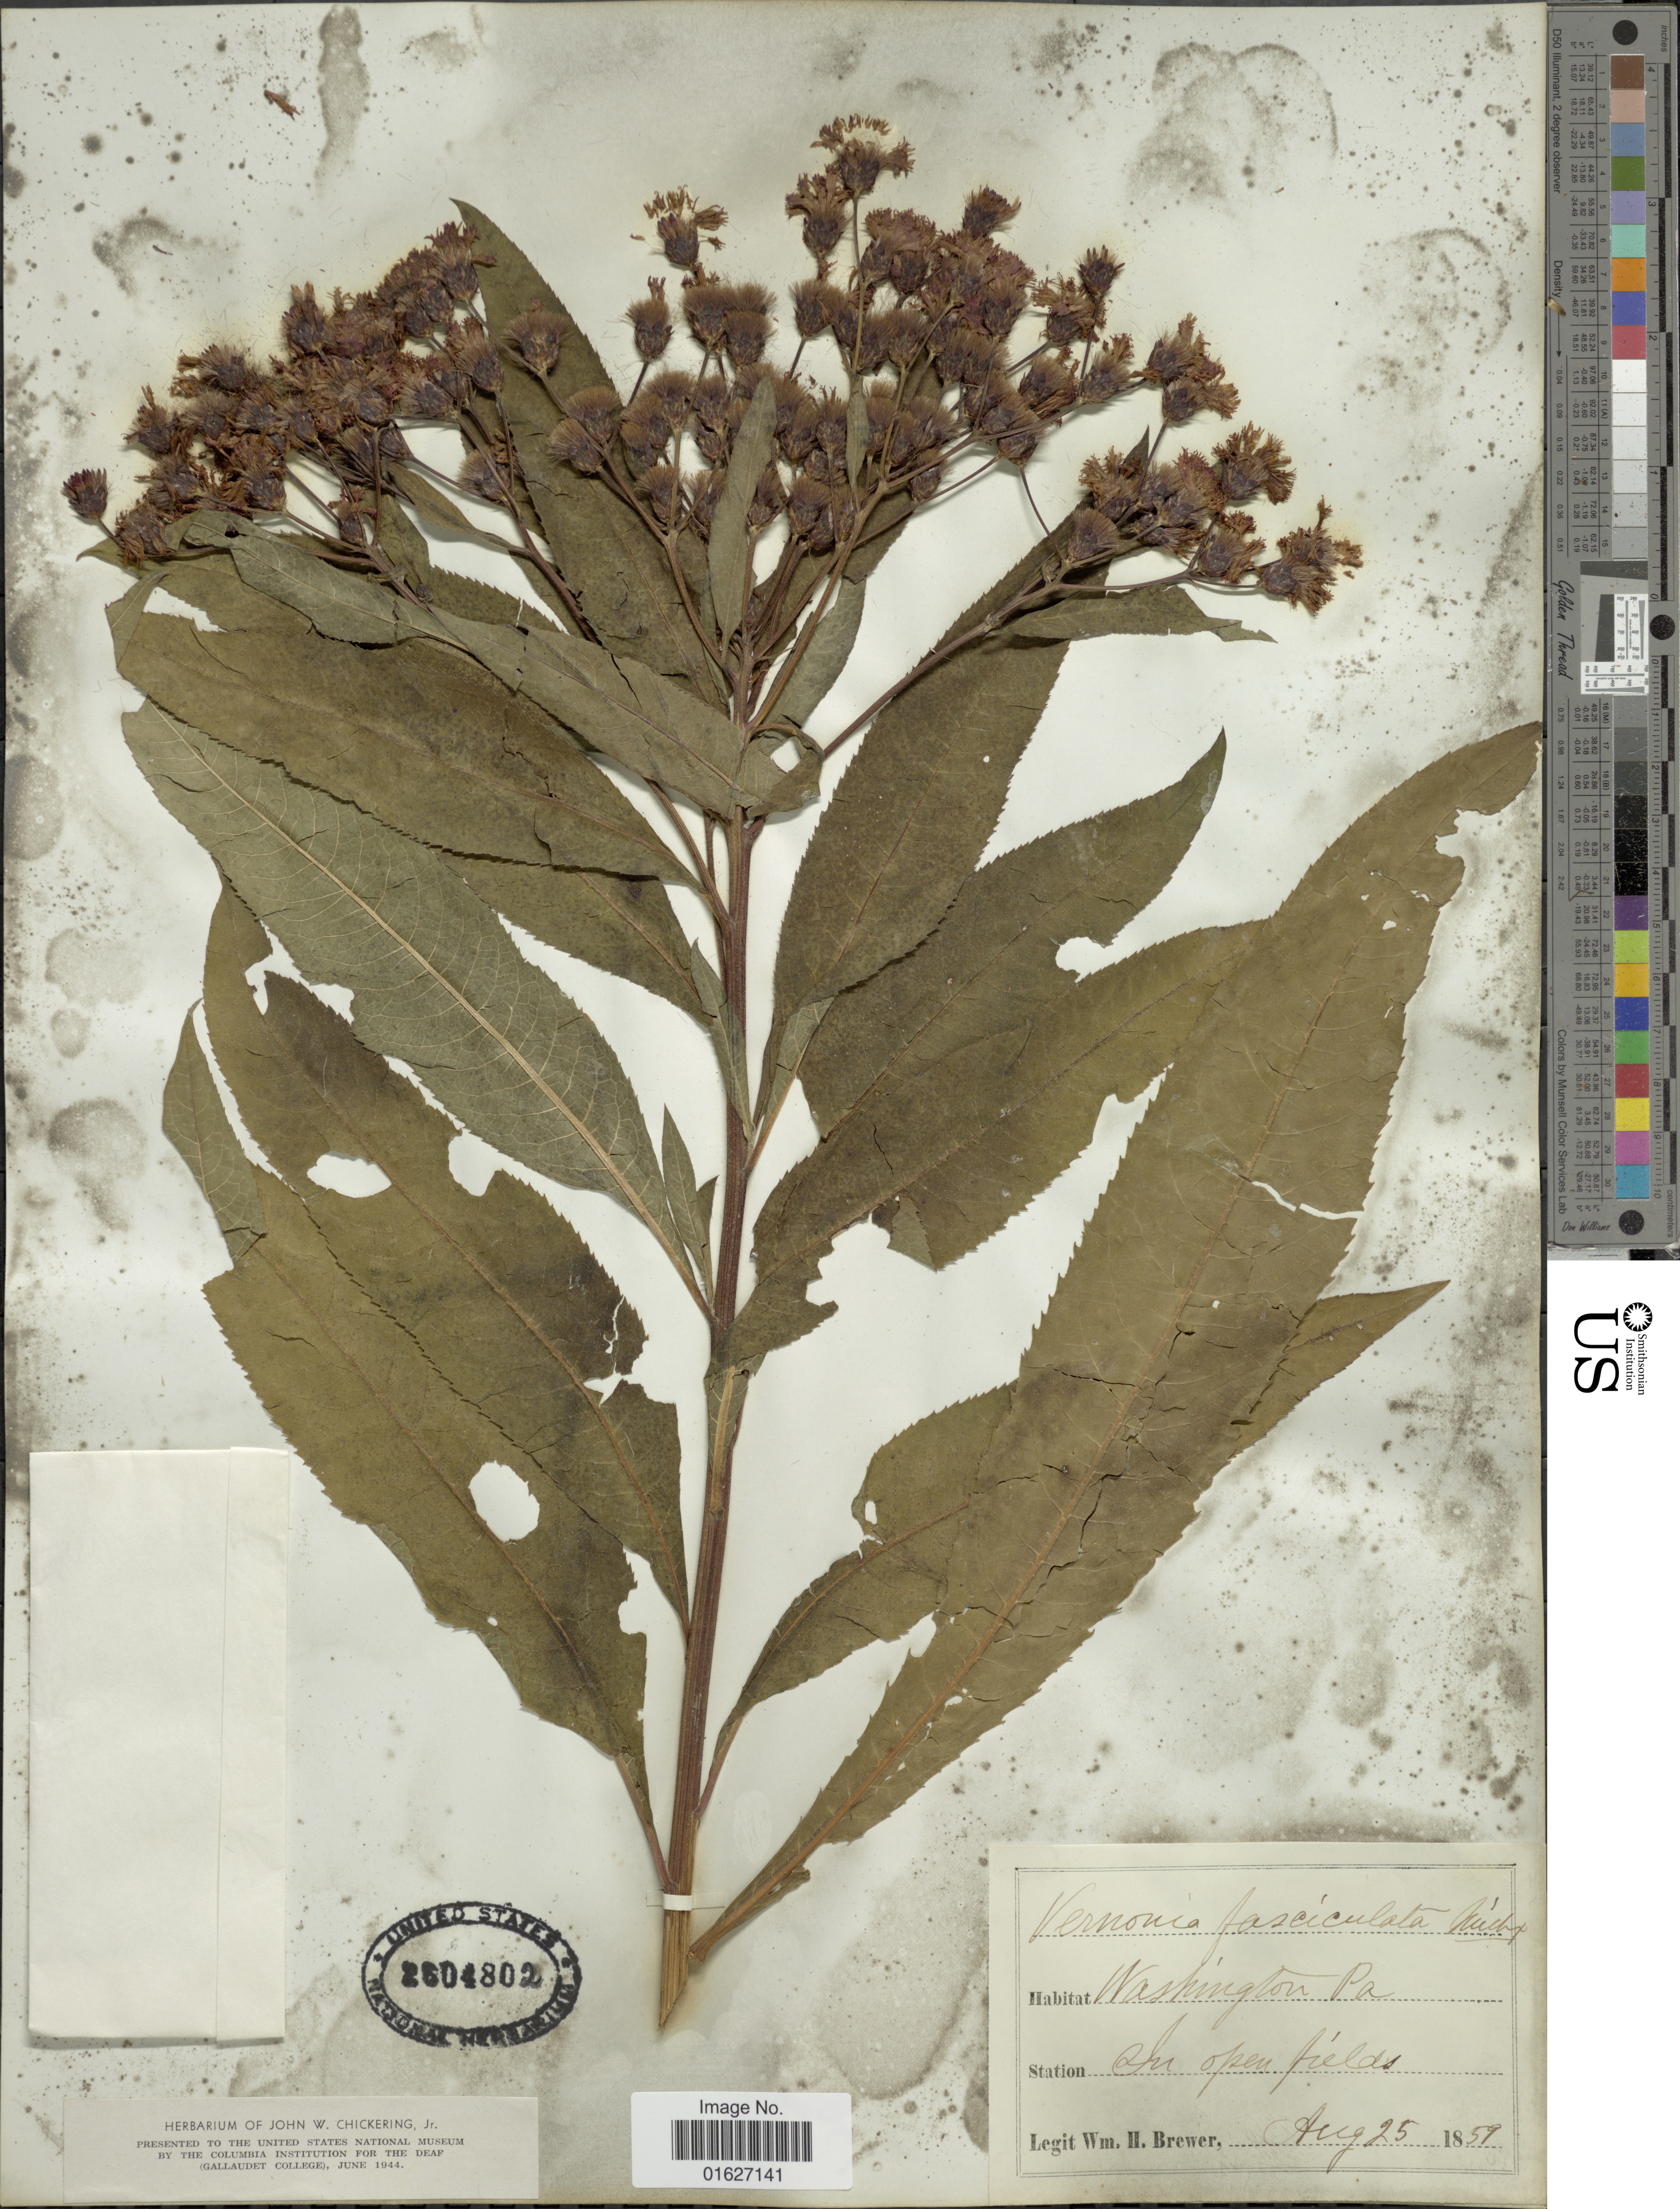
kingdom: Plantae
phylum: Tracheophyta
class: Magnoliopsida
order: Asterales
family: Asteraceae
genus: Vernonia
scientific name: Vernonia fasciculata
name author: Michx.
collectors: W. H. Brewer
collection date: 1859-08-25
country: United States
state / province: Pennsylvania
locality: Washington, in open fields.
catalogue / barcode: US 2604802